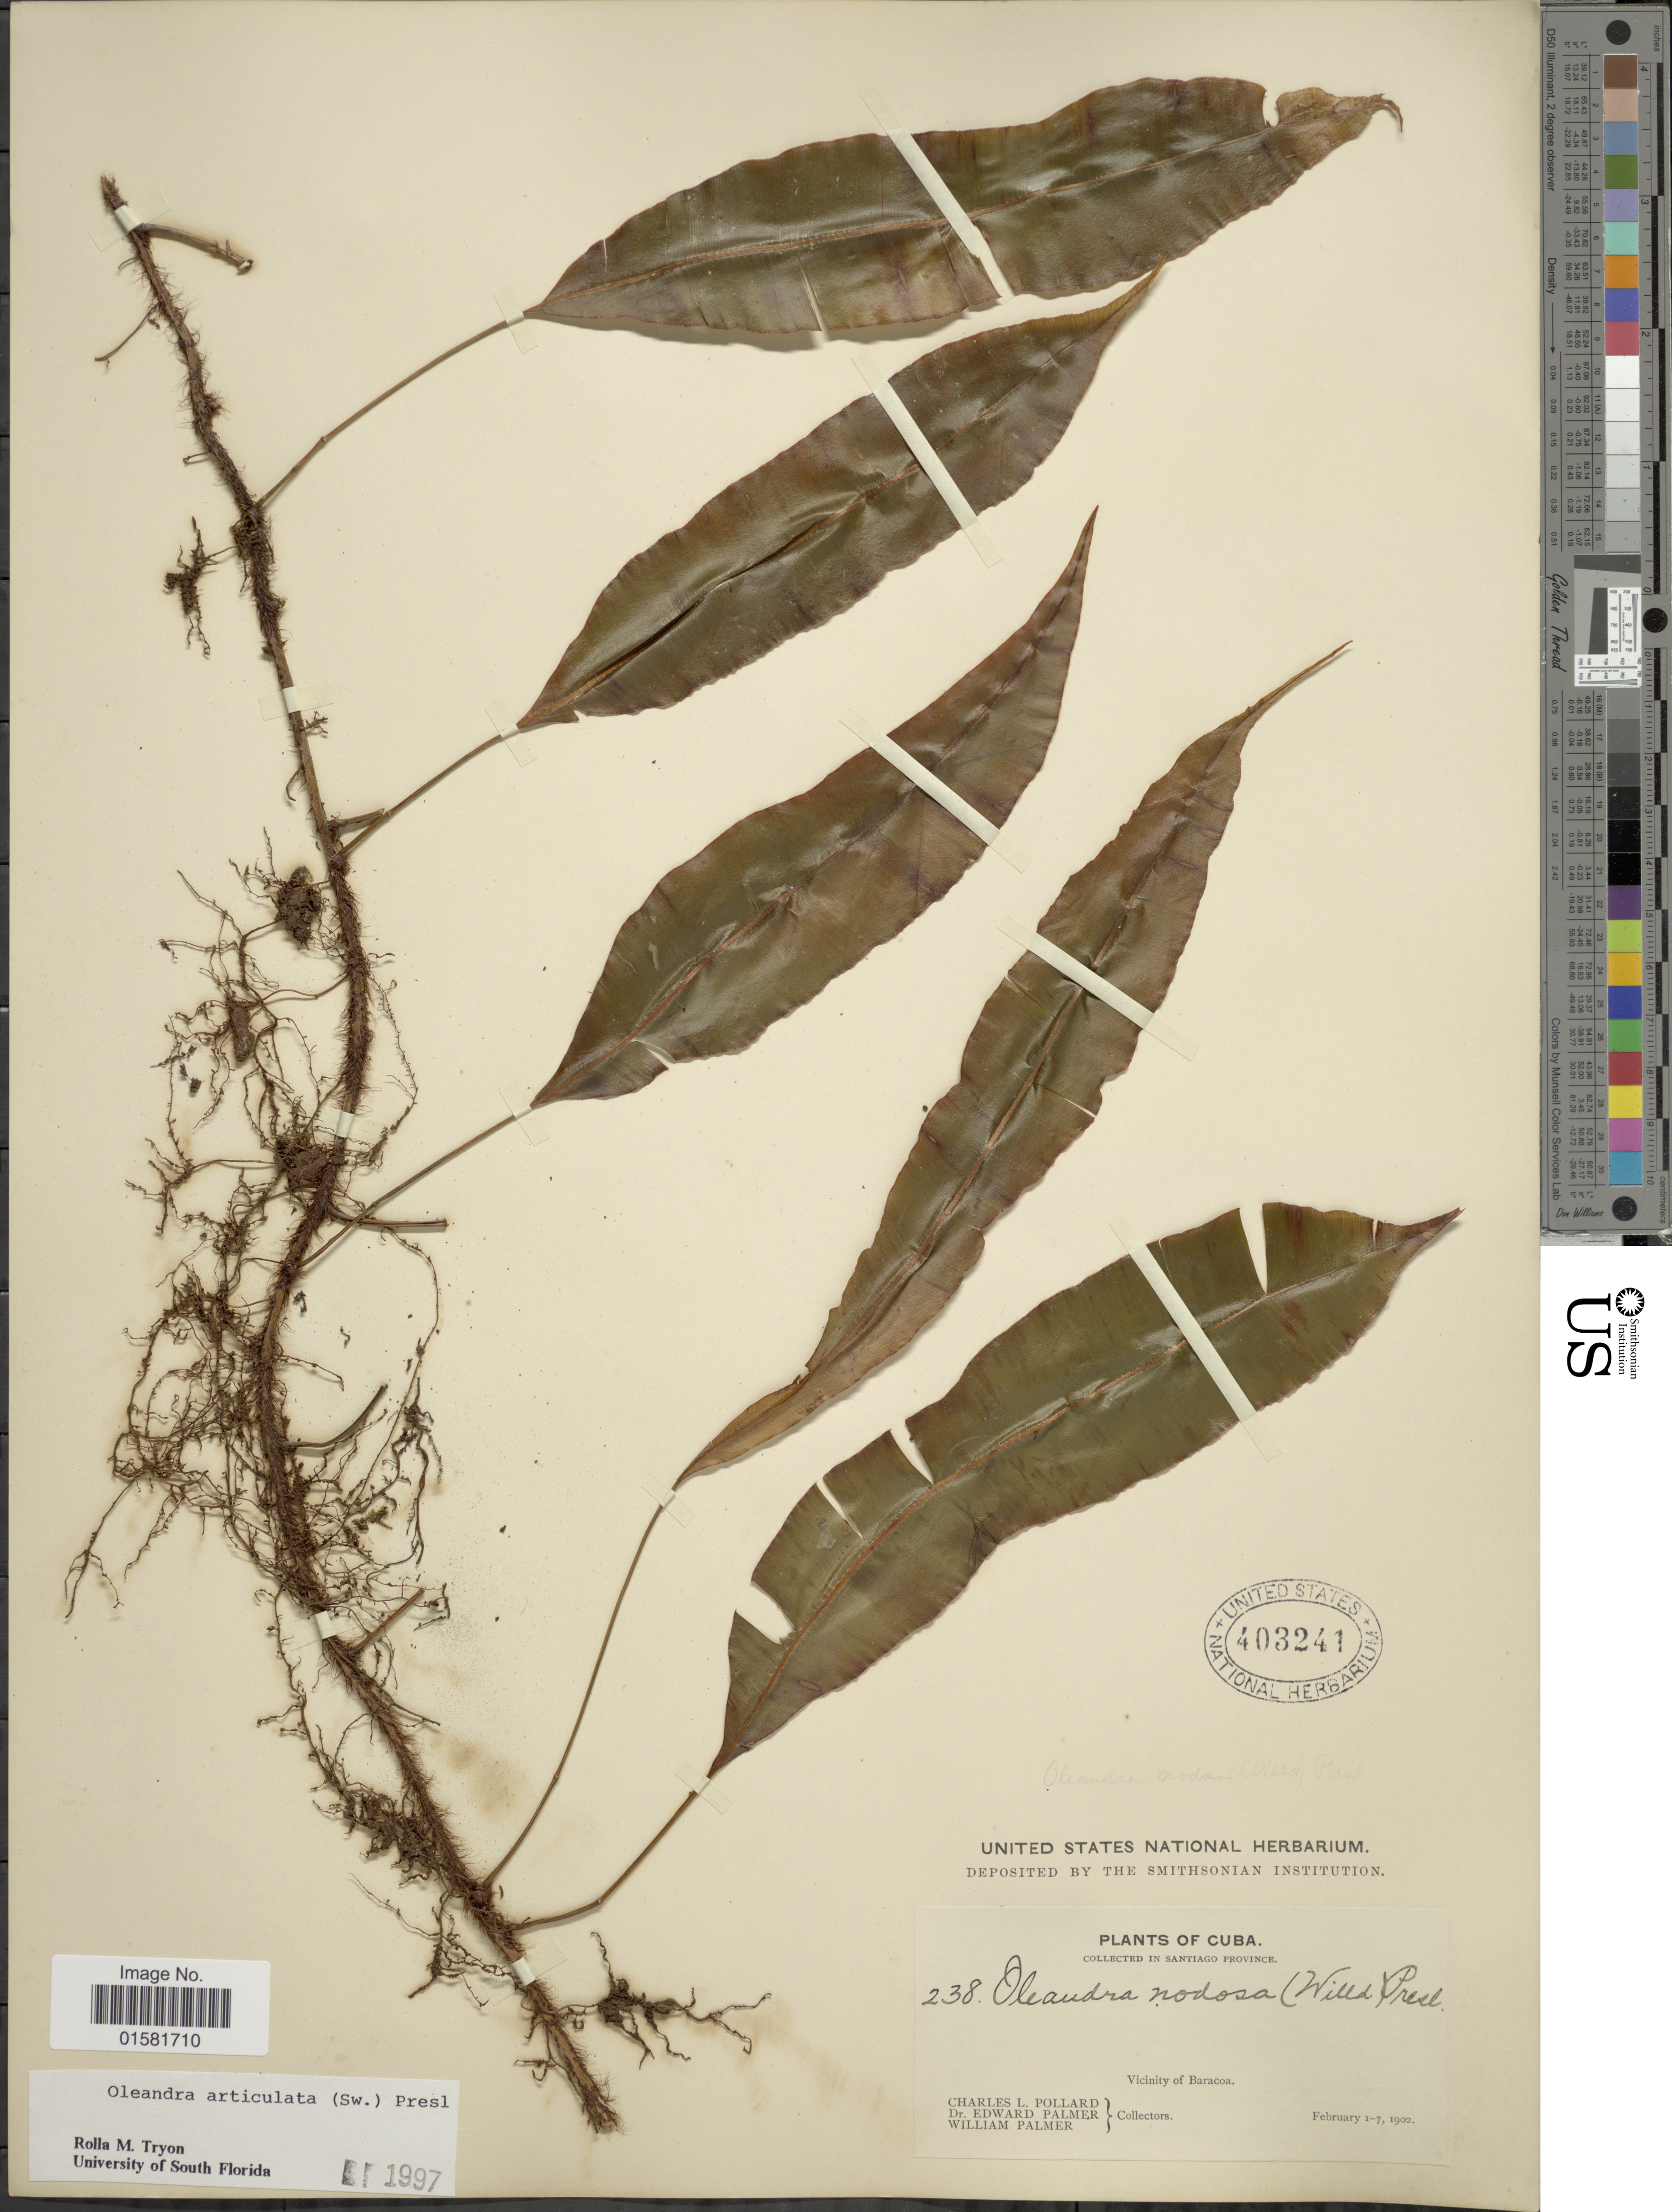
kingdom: Plantae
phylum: Tracheophyta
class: Polypodiopsida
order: Polypodiales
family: Oleandraceae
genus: Oleandra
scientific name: Oleandra articulata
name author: (Sw.) C. Presl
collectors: C. L. Pollard, E. Palmer & W. Palmer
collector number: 238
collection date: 1902-02-01/1902-02-07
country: Cuba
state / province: Santiago de Cuba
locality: Cuba, Santiago Province, Vicinity of Baracoa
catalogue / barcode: US 403241